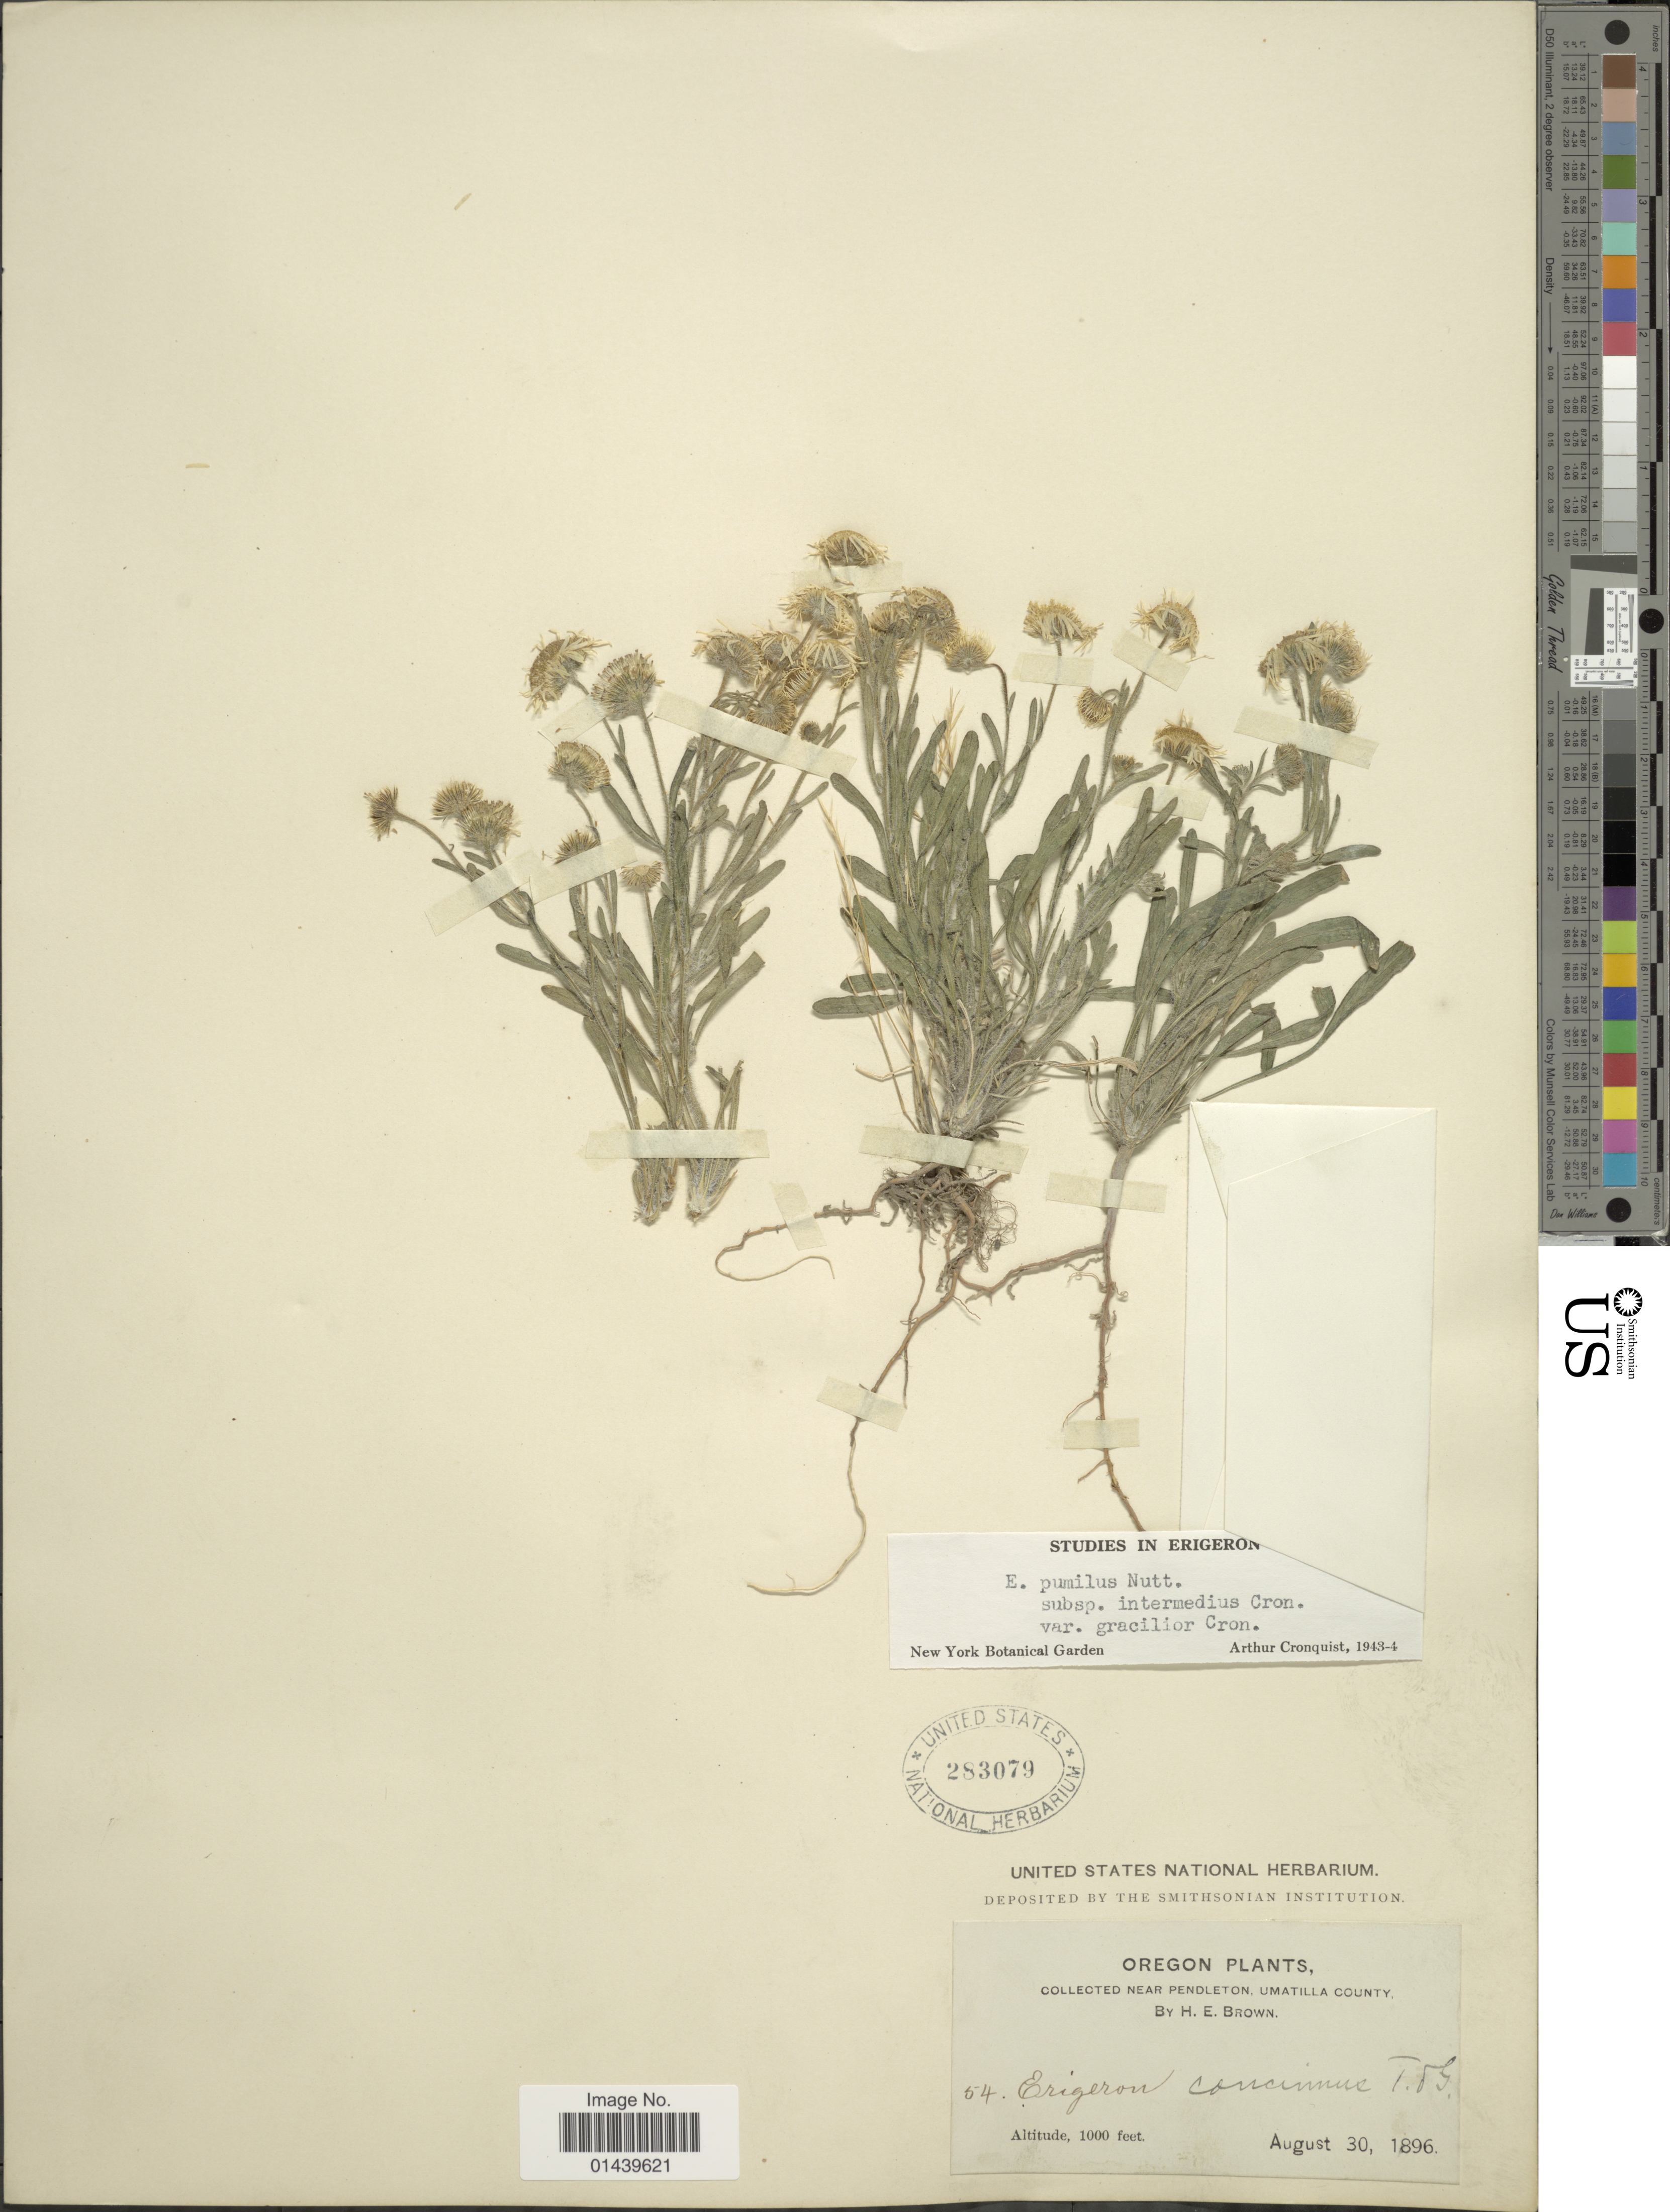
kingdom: Plantae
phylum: Tracheophyta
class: Magnoliopsida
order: Asterales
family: Asteraceae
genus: Erigeron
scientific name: Erigeron pumilus subsp. intermedius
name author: Cronq.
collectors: H. E. Brown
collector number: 54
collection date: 1896-08-30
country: United States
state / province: Oregon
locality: Near Pendleton, Umatilla County.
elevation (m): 305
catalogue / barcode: US 283079